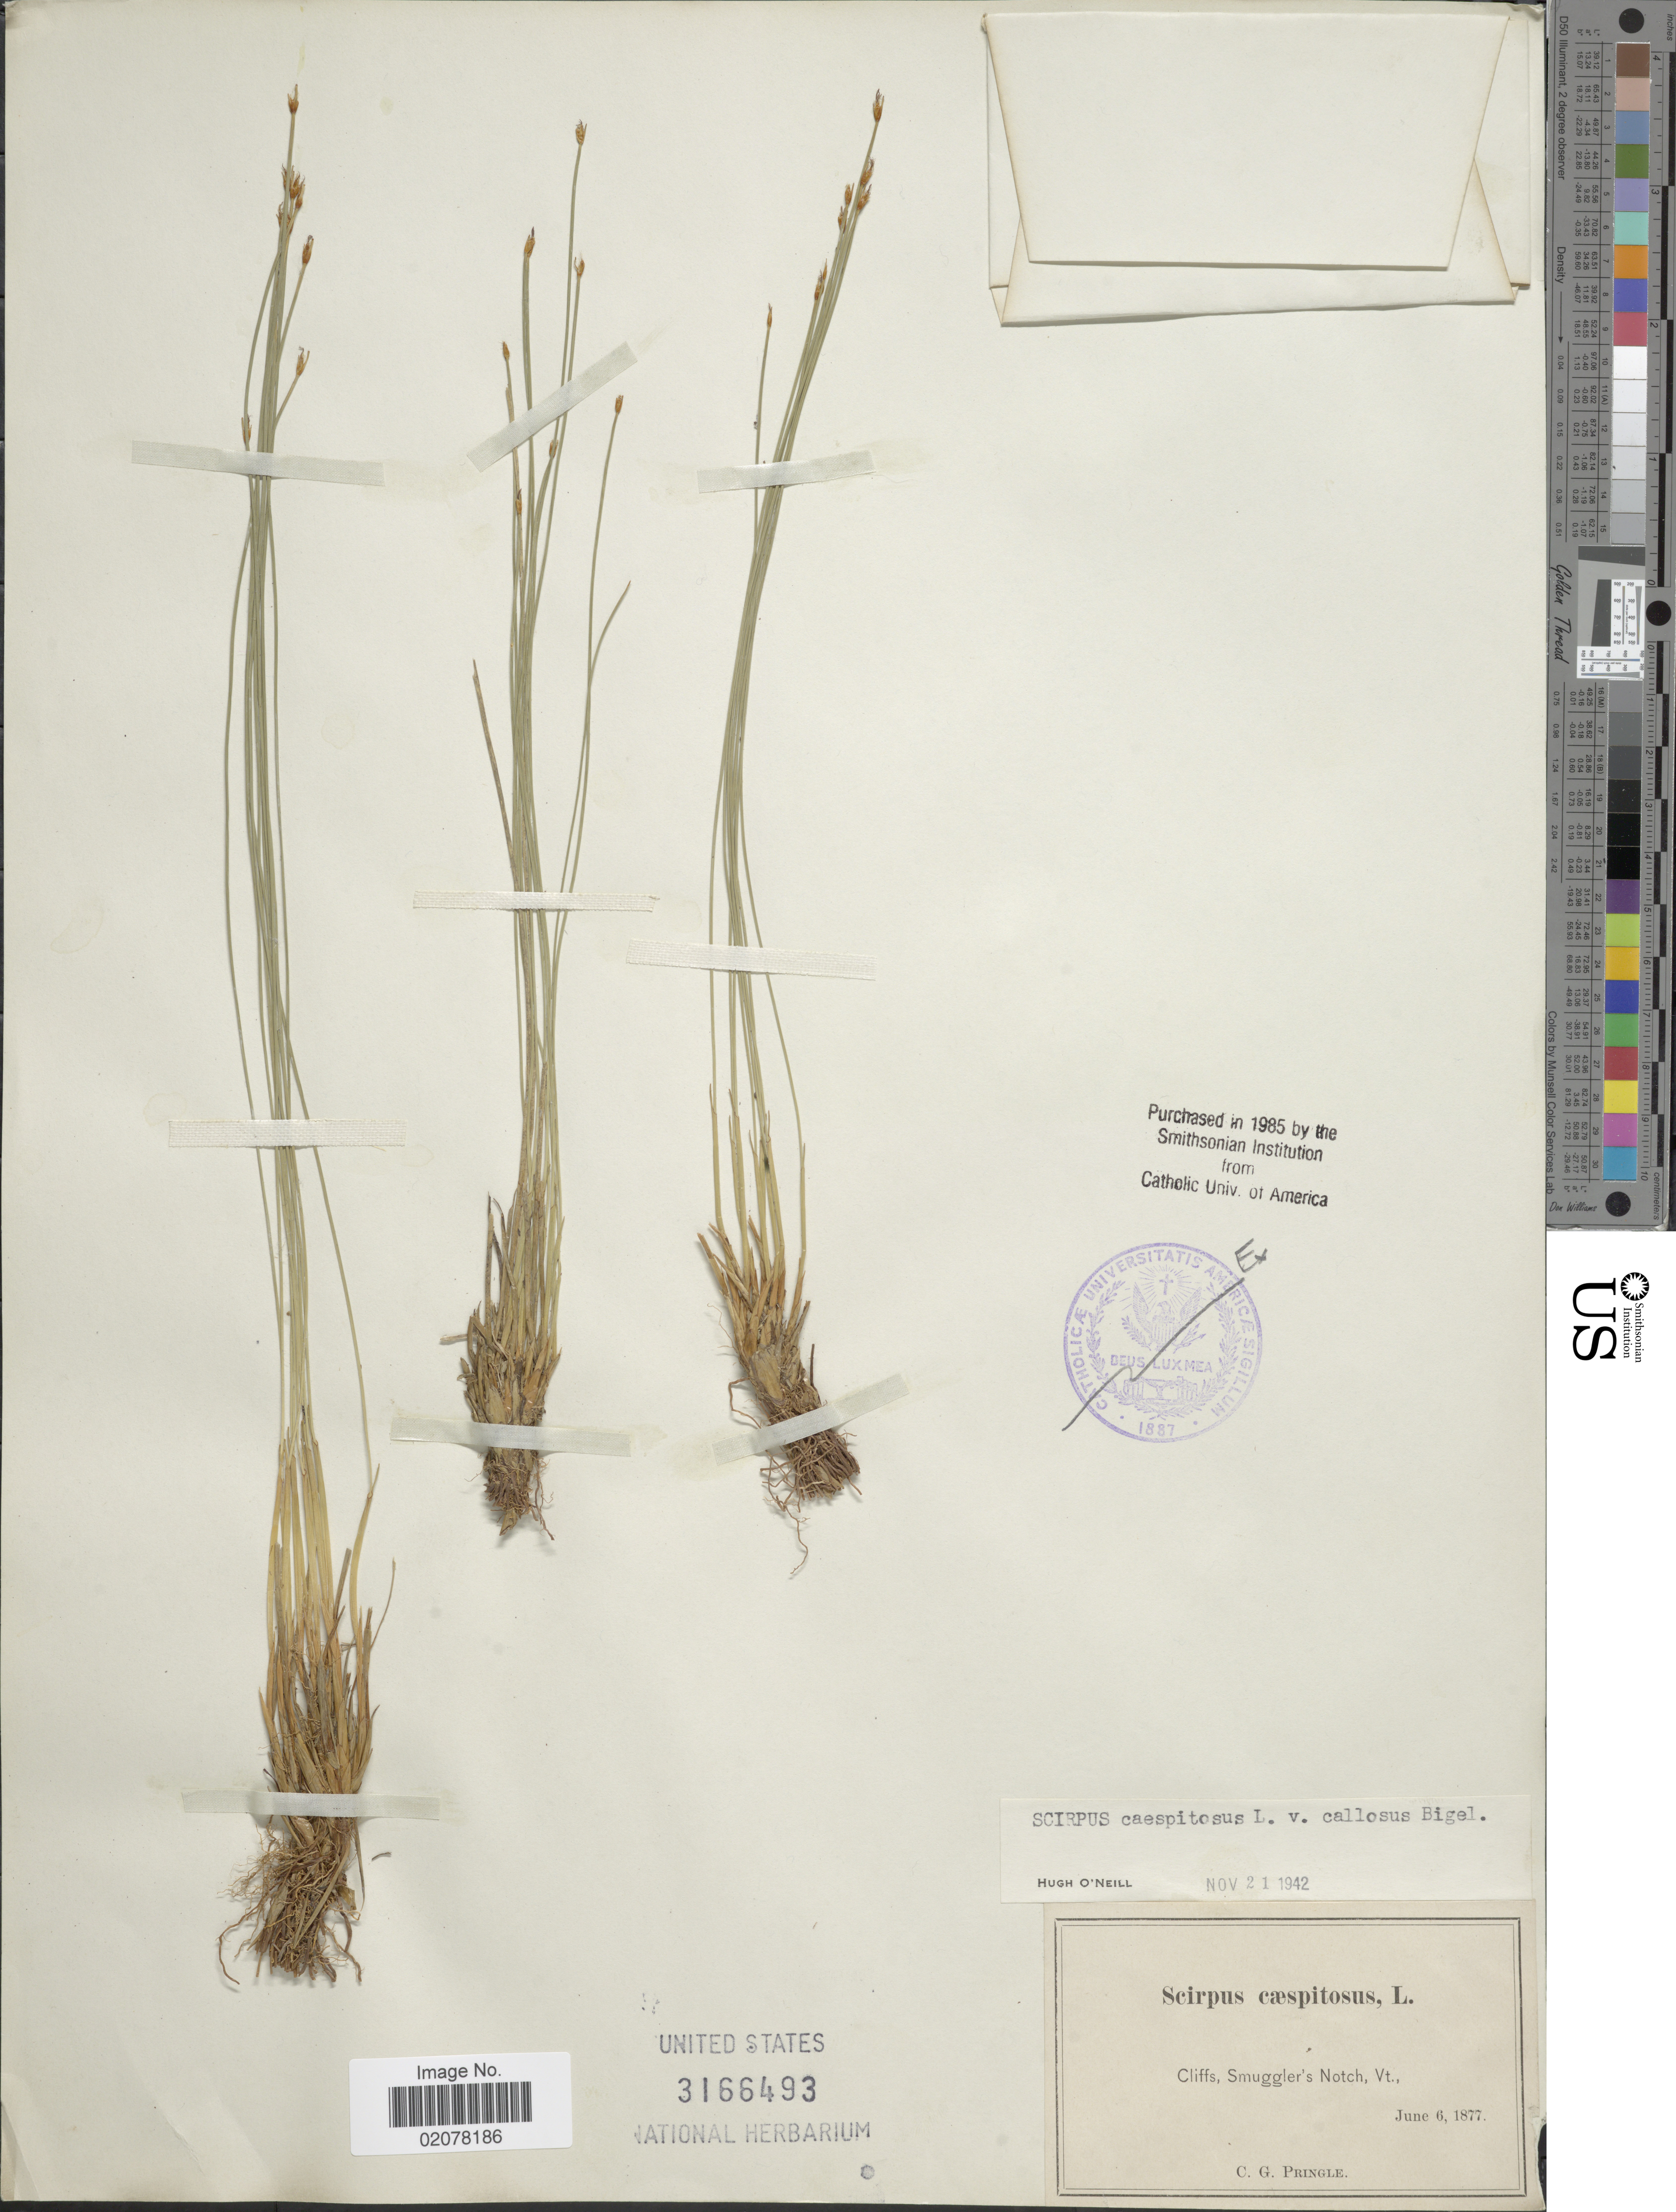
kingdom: Plantae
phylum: Tracheophyta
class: Liliopsida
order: Poales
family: Cyperaceae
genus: Trichophorum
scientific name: Trichophorum cespitosum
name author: (L.) Hartm.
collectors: C. G. Pringle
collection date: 1877-06-06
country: United States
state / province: Vermont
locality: Cliffs, Smuggler's Notch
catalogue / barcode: US 3166493